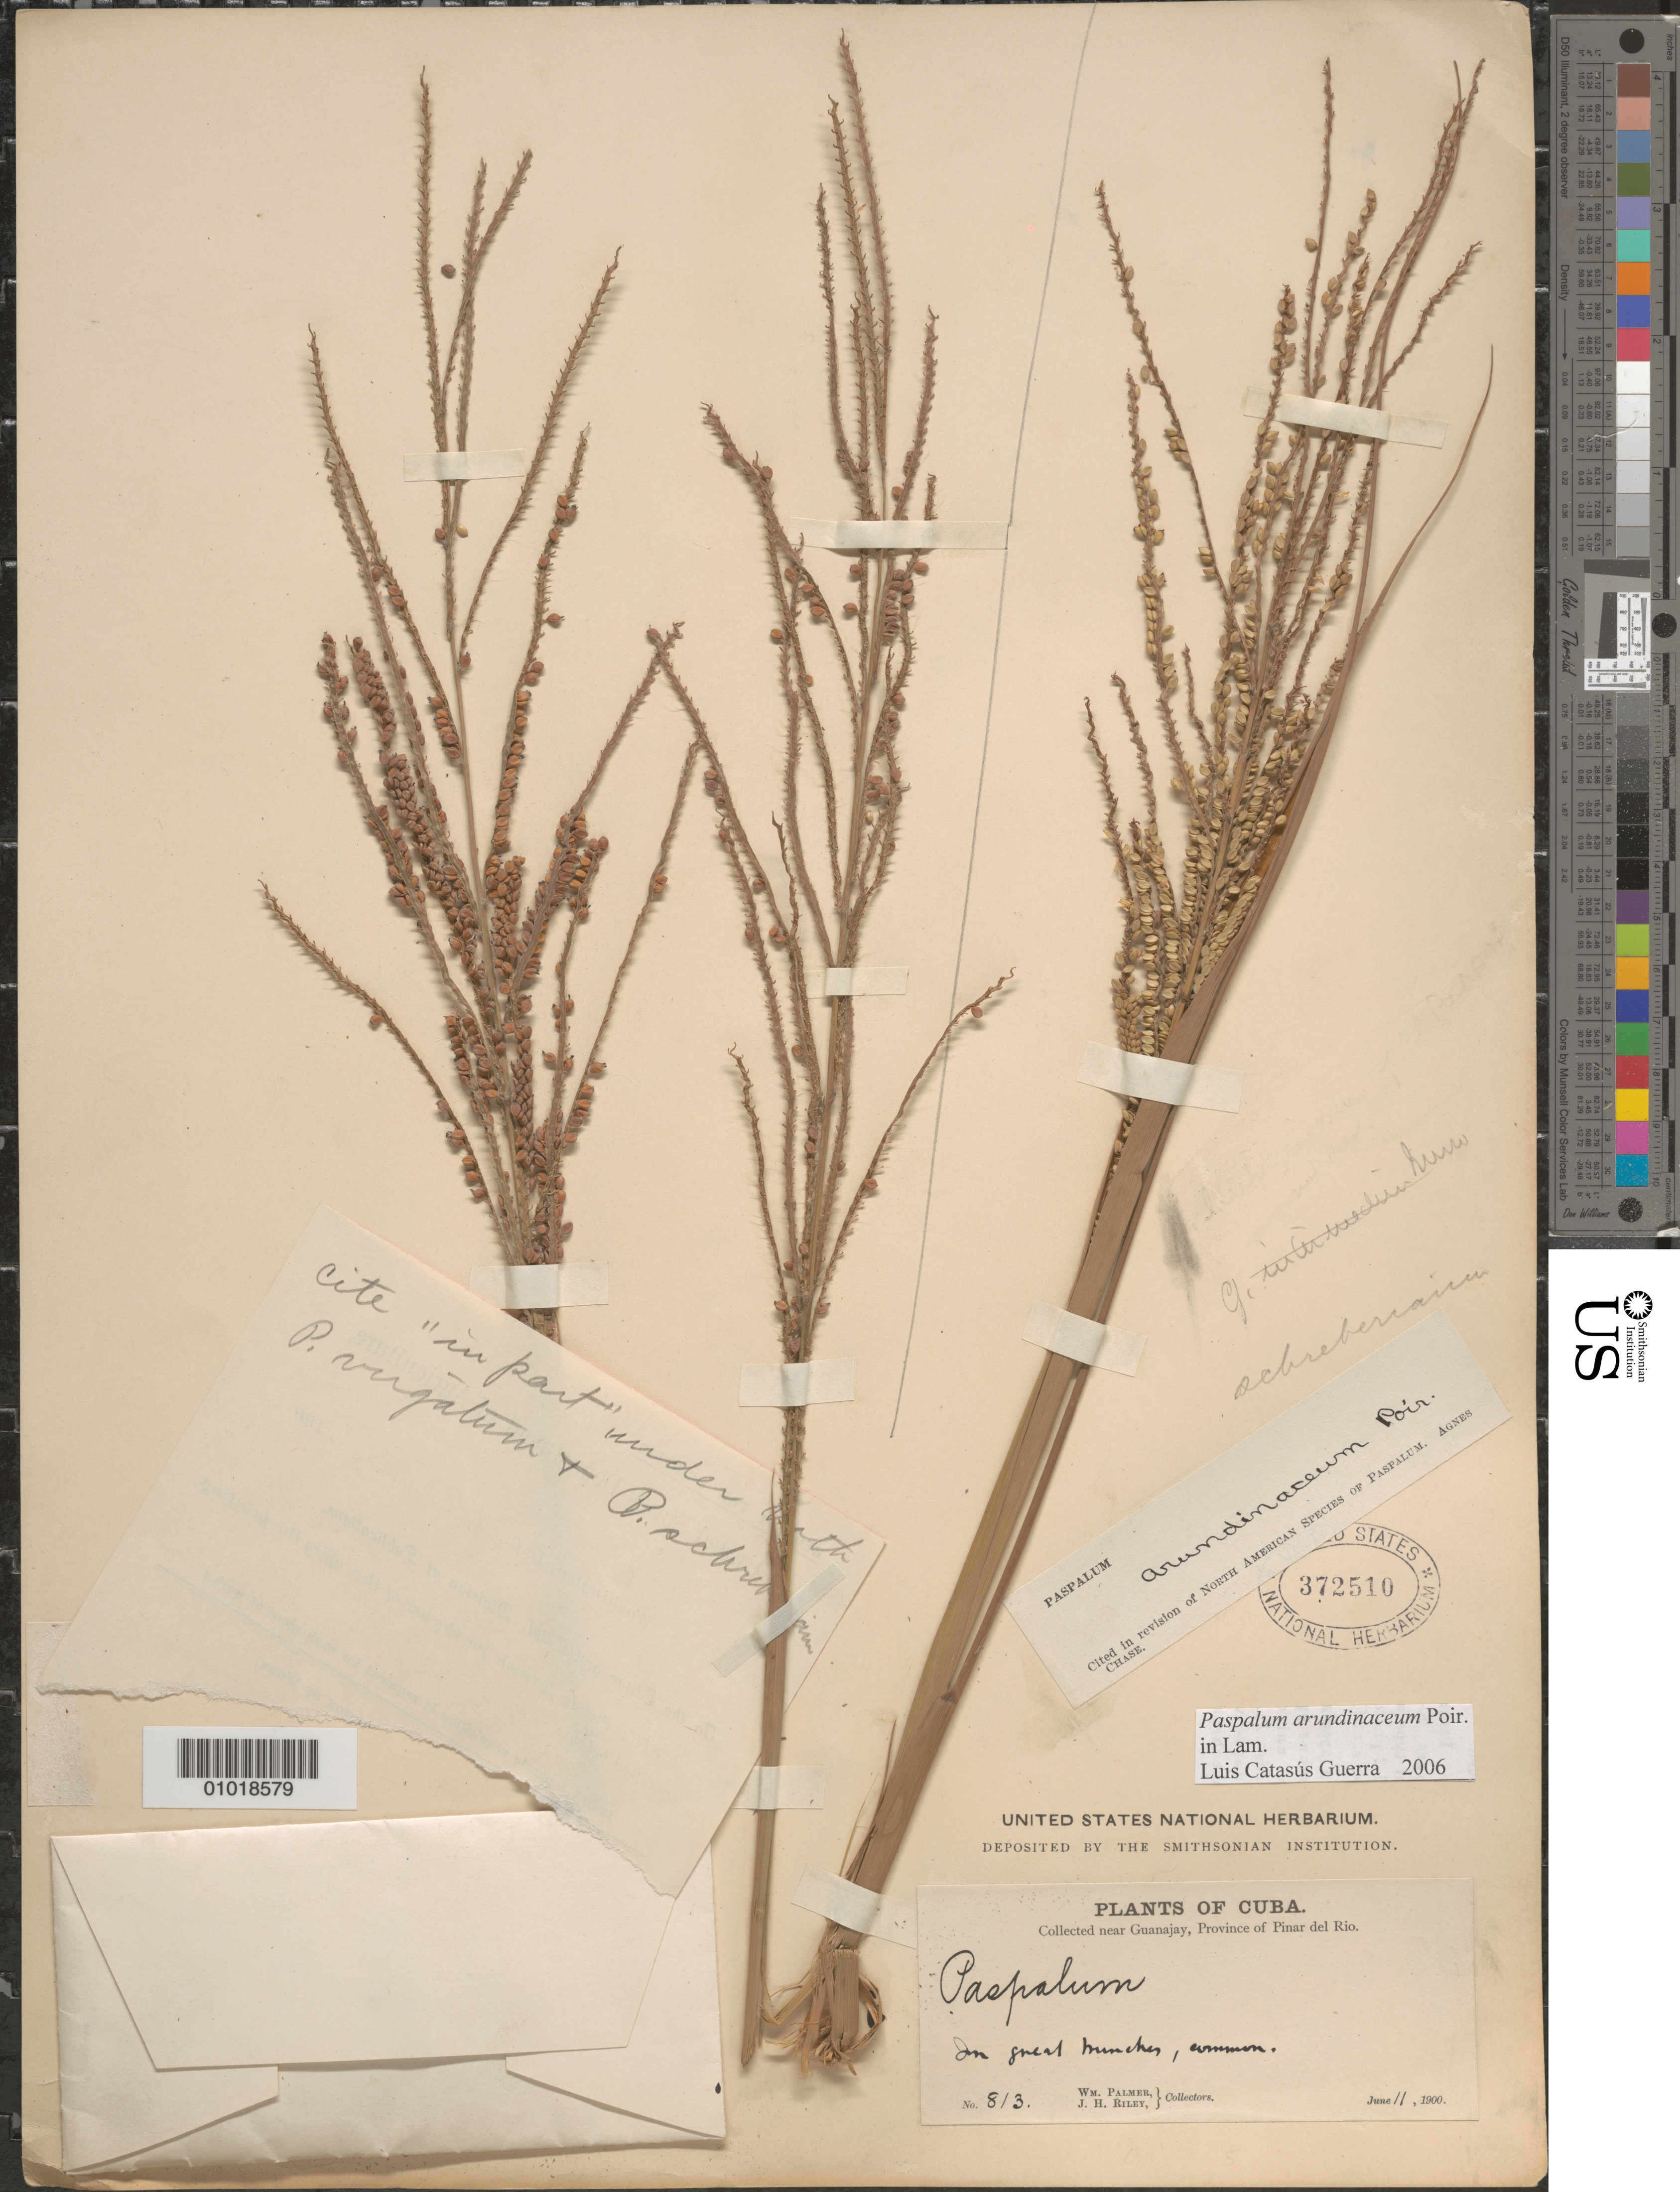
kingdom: Plantae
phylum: Tracheophyta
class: Liliopsida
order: Poales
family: Poaceae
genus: Paspalum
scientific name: Paspalum arundinaceum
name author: Poir.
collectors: W. Palmer & J. H. Riley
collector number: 813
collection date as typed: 11 Jun 1900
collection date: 1900-06-11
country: Cuba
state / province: Pinar del Rio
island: Cuba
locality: Near Guanajay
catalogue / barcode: US 372510